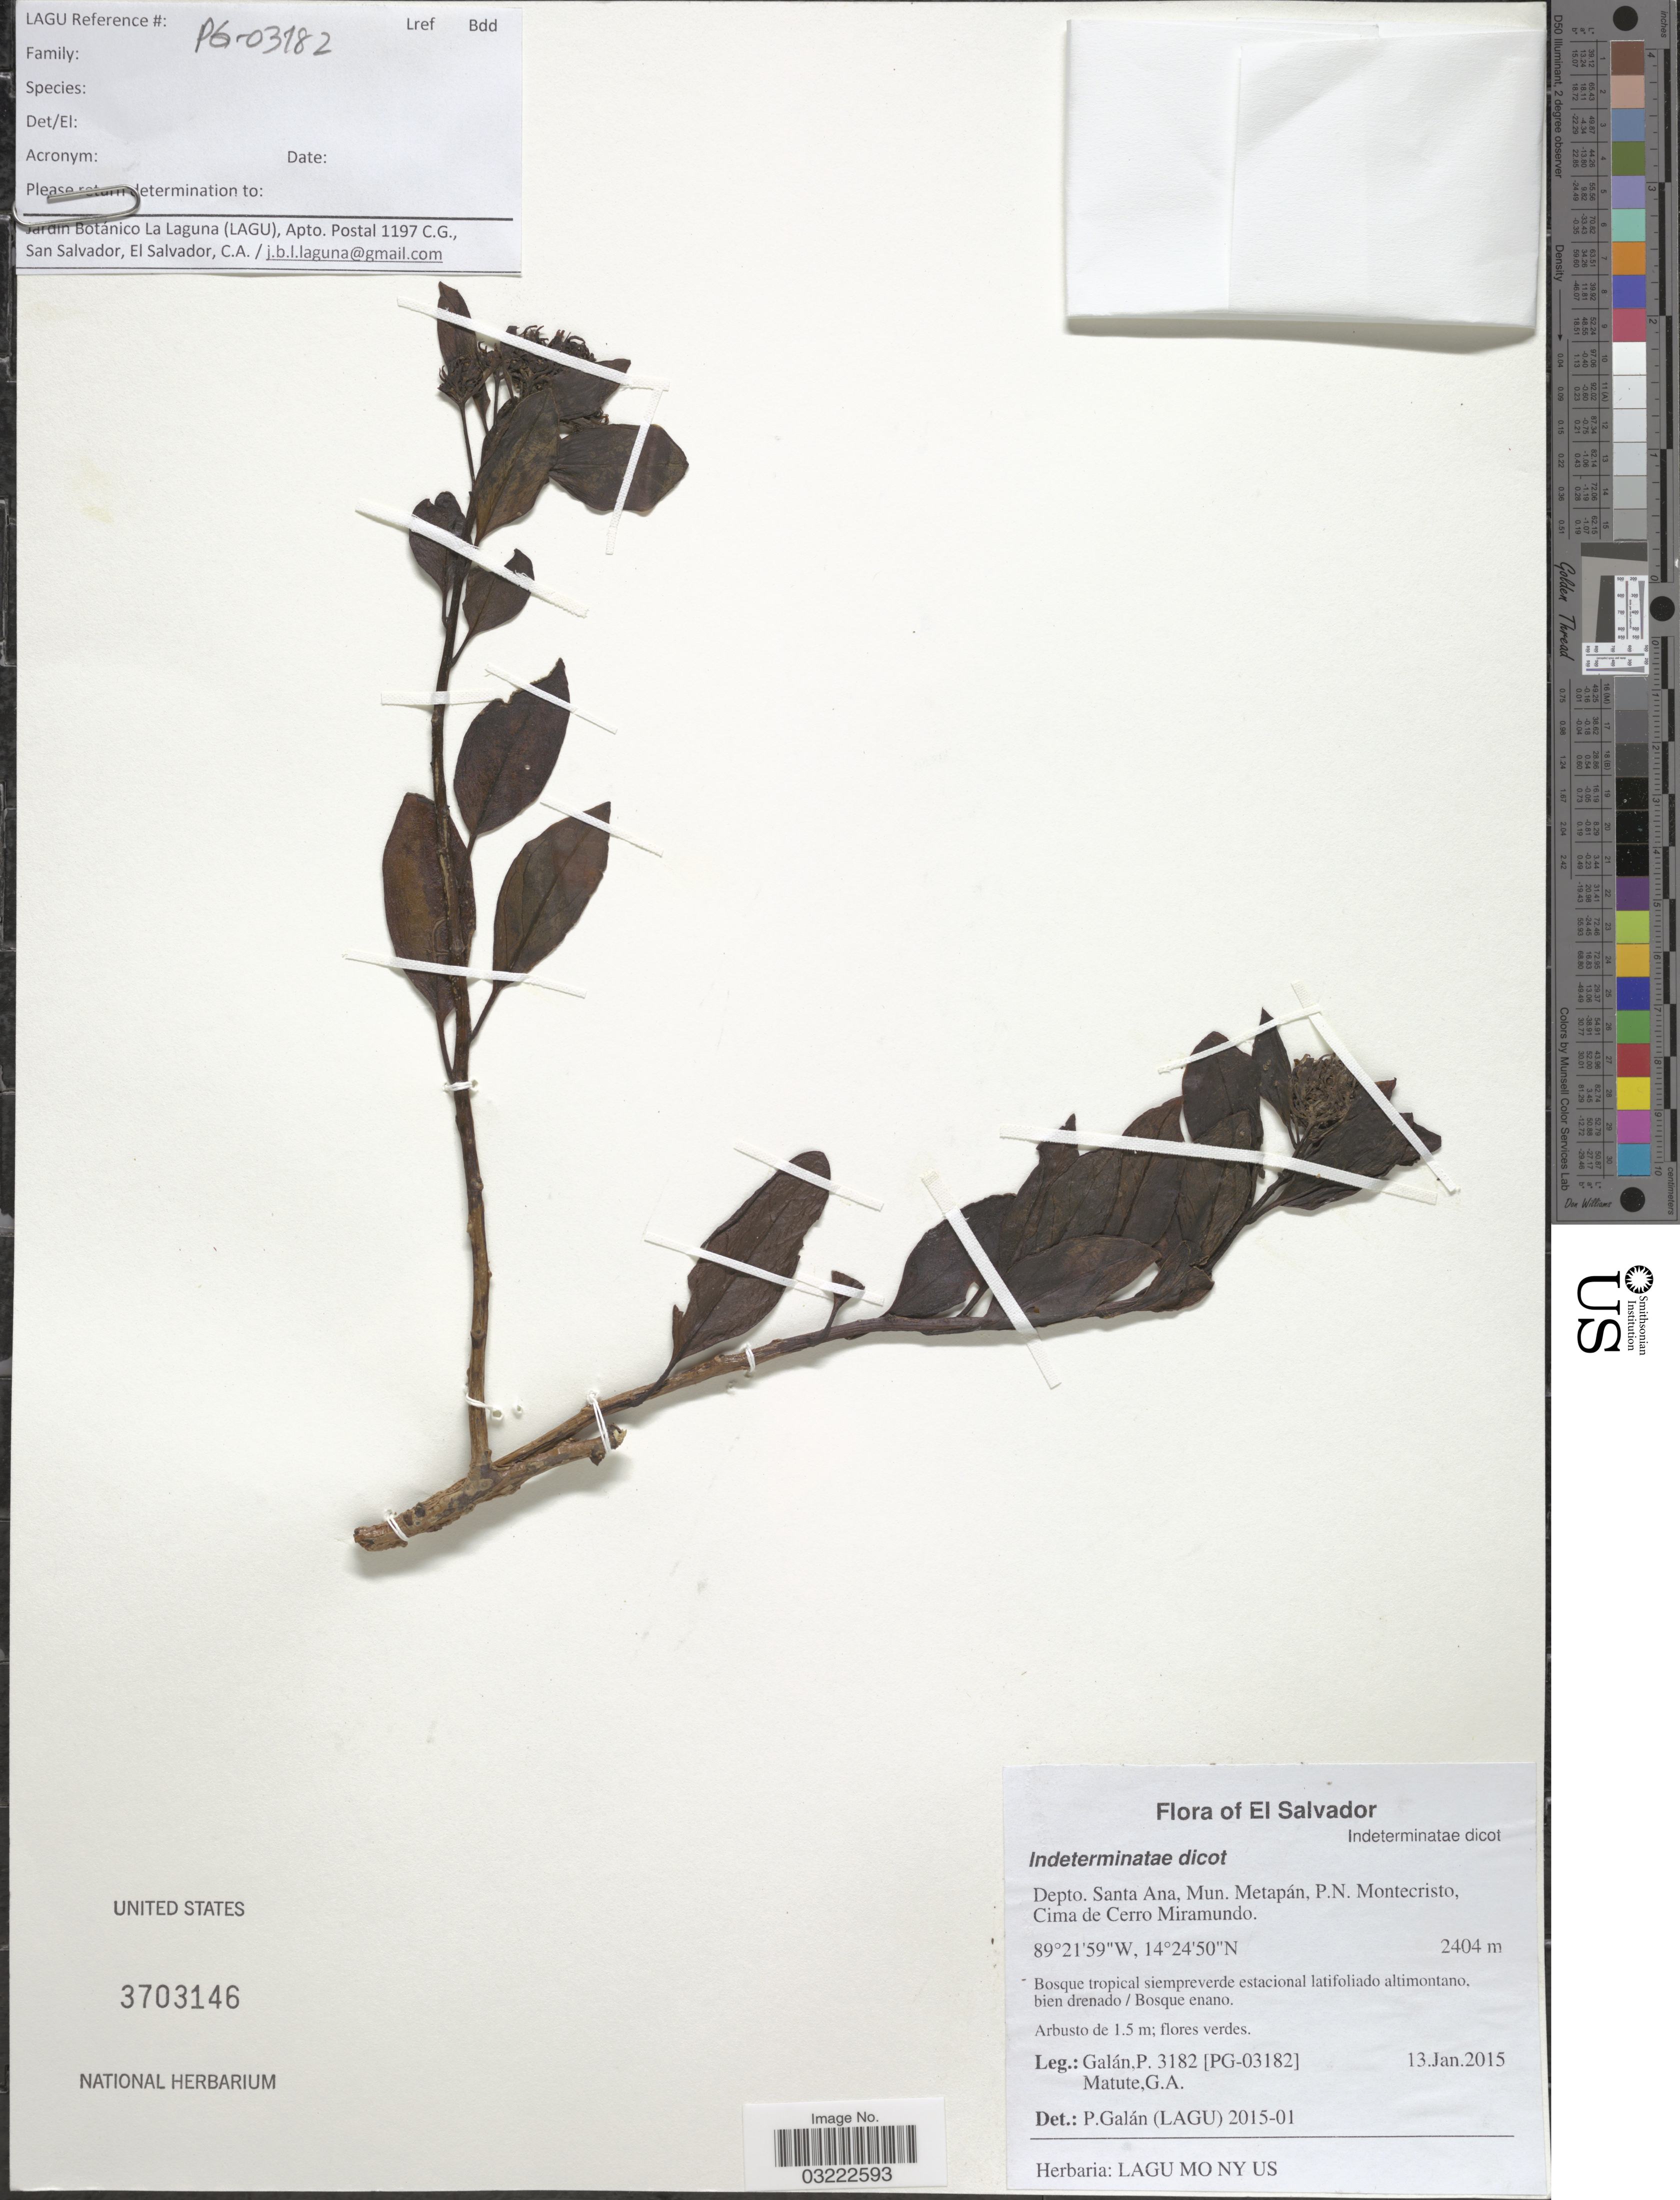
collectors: P. Galan & G. Matute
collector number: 3182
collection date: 2015-01-13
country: El Salvador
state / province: Santa Ana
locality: Depto. Santa Ana, Mun. Metapán, P.N. Montecristo, Cima de Cerro Miramundo.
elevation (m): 2404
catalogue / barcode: US 3703146